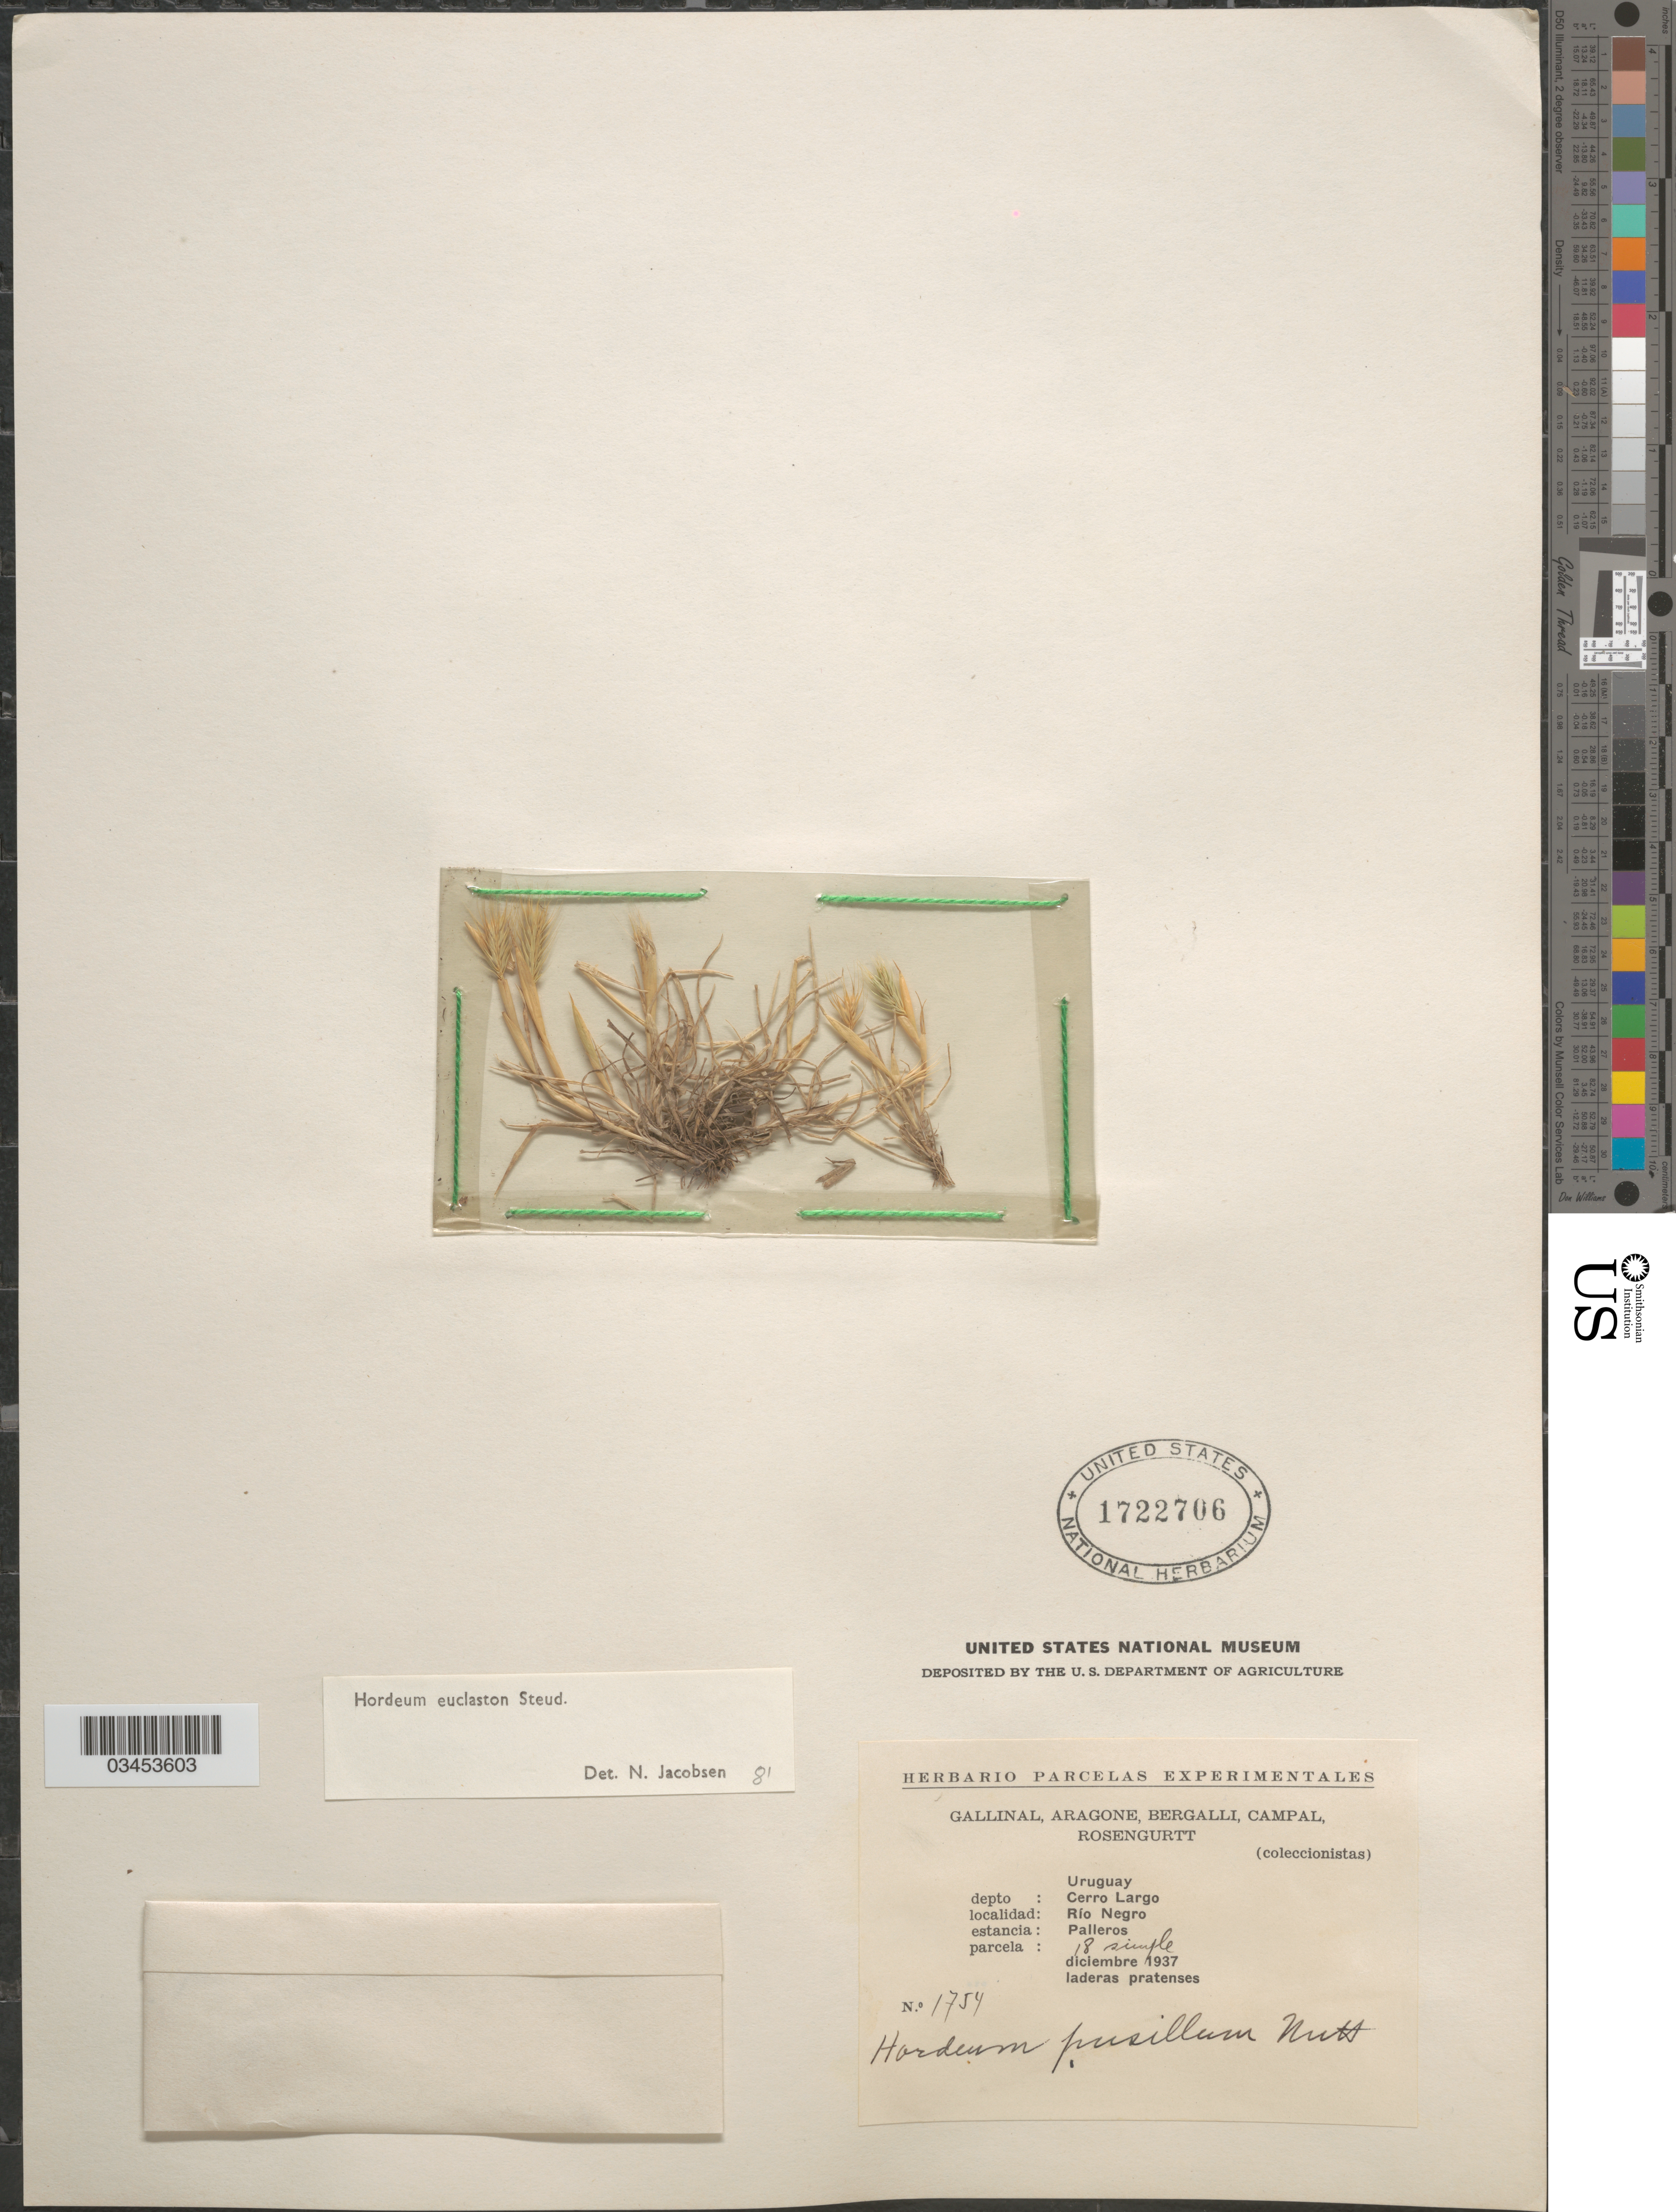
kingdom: Plantae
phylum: Tracheophyta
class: Liliopsida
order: Poales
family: Poaceae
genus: Hordeum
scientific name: Hordeum euclaston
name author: Steud.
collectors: -. Gallinal, -- Aragone, -- Bergalli, -- Campal & Rosengurtt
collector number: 1754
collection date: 1937-12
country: Uruguay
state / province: Rio Negro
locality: Depto : Cerro Largo. Río Negro. Estancia : Palleros. Parcela: 18 simple.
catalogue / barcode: US 1722706